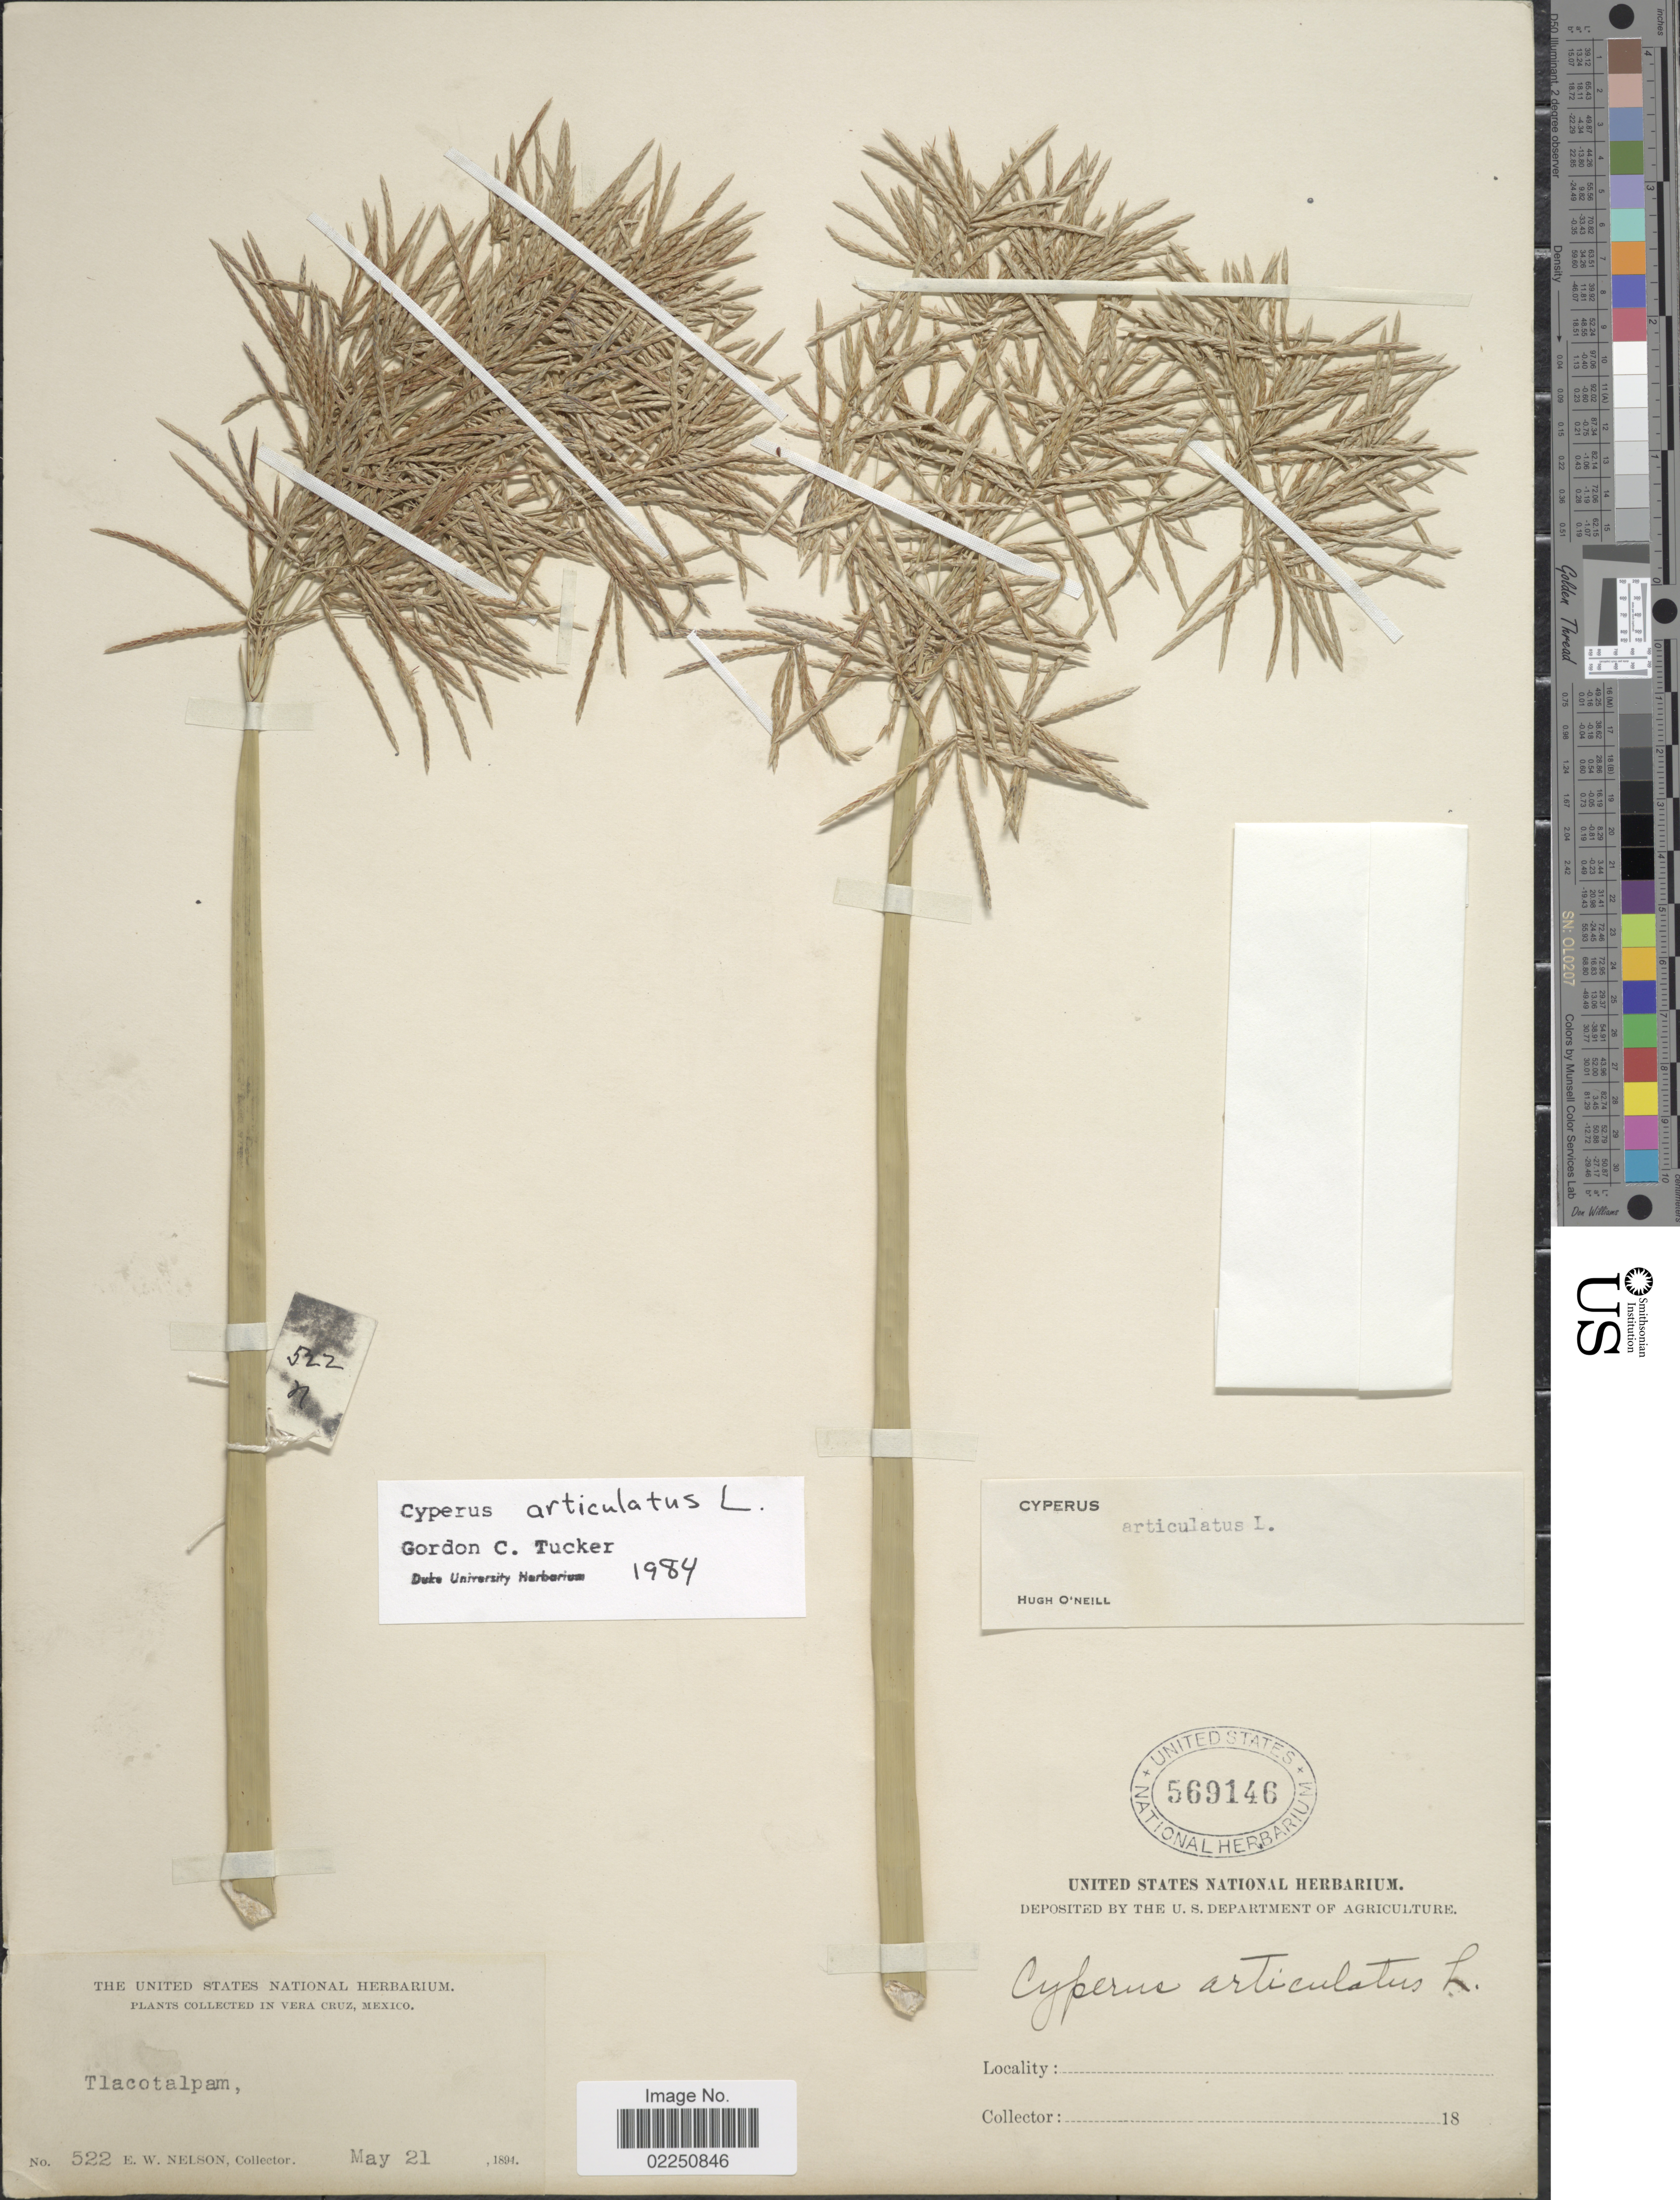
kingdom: Plantae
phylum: Tracheophyta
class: Liliopsida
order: Poales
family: Cyperaceae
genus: Cyperus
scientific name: Cyperus articulatus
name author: L.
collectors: E. W. Nelson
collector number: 522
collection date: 1894-05-21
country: Mexico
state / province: Veracruz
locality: Vera Cruz. Tlacotalpam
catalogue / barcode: US 569146